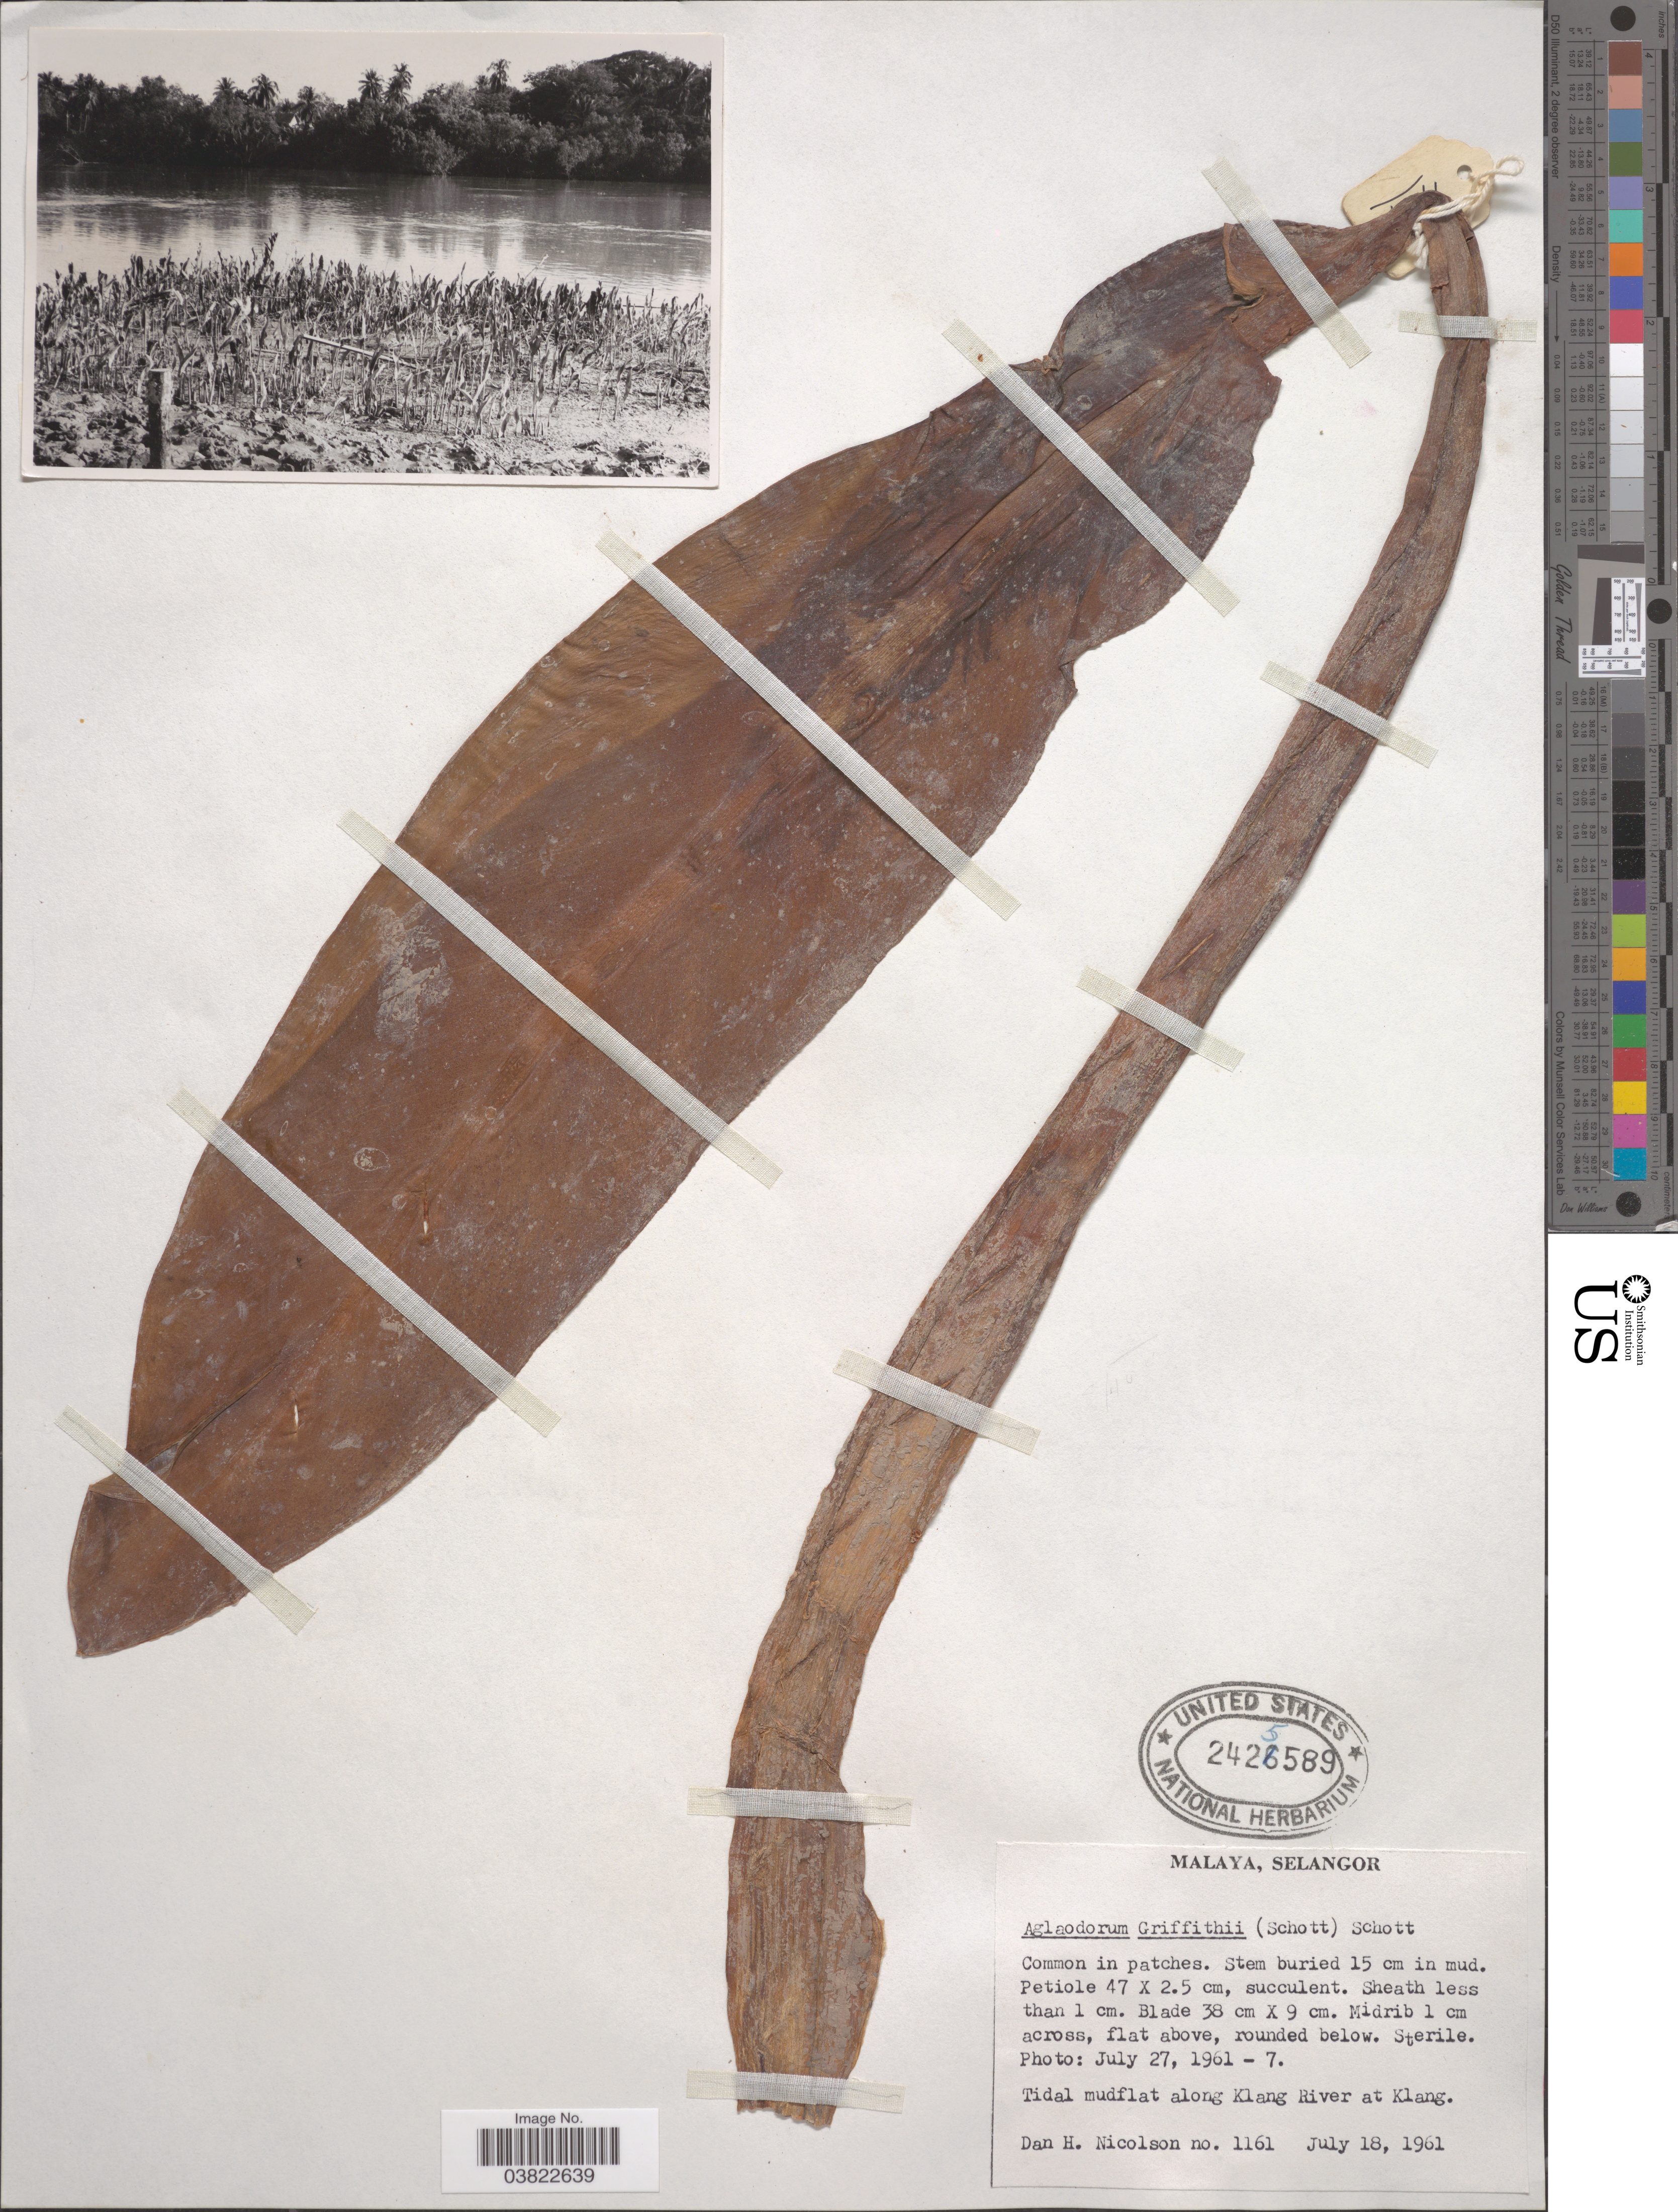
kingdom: Plantae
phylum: Tracheophyta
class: Liliopsida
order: Alismatales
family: Araceae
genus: Aglaodorum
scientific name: Aglaodorum griffithii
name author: (Schott) Schott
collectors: D. H. Nicolson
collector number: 1161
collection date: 1961-07-18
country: Malaysia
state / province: Selangor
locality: Malaya. Tidal mudflat along Klang River at Klang.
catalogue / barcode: US 2425589